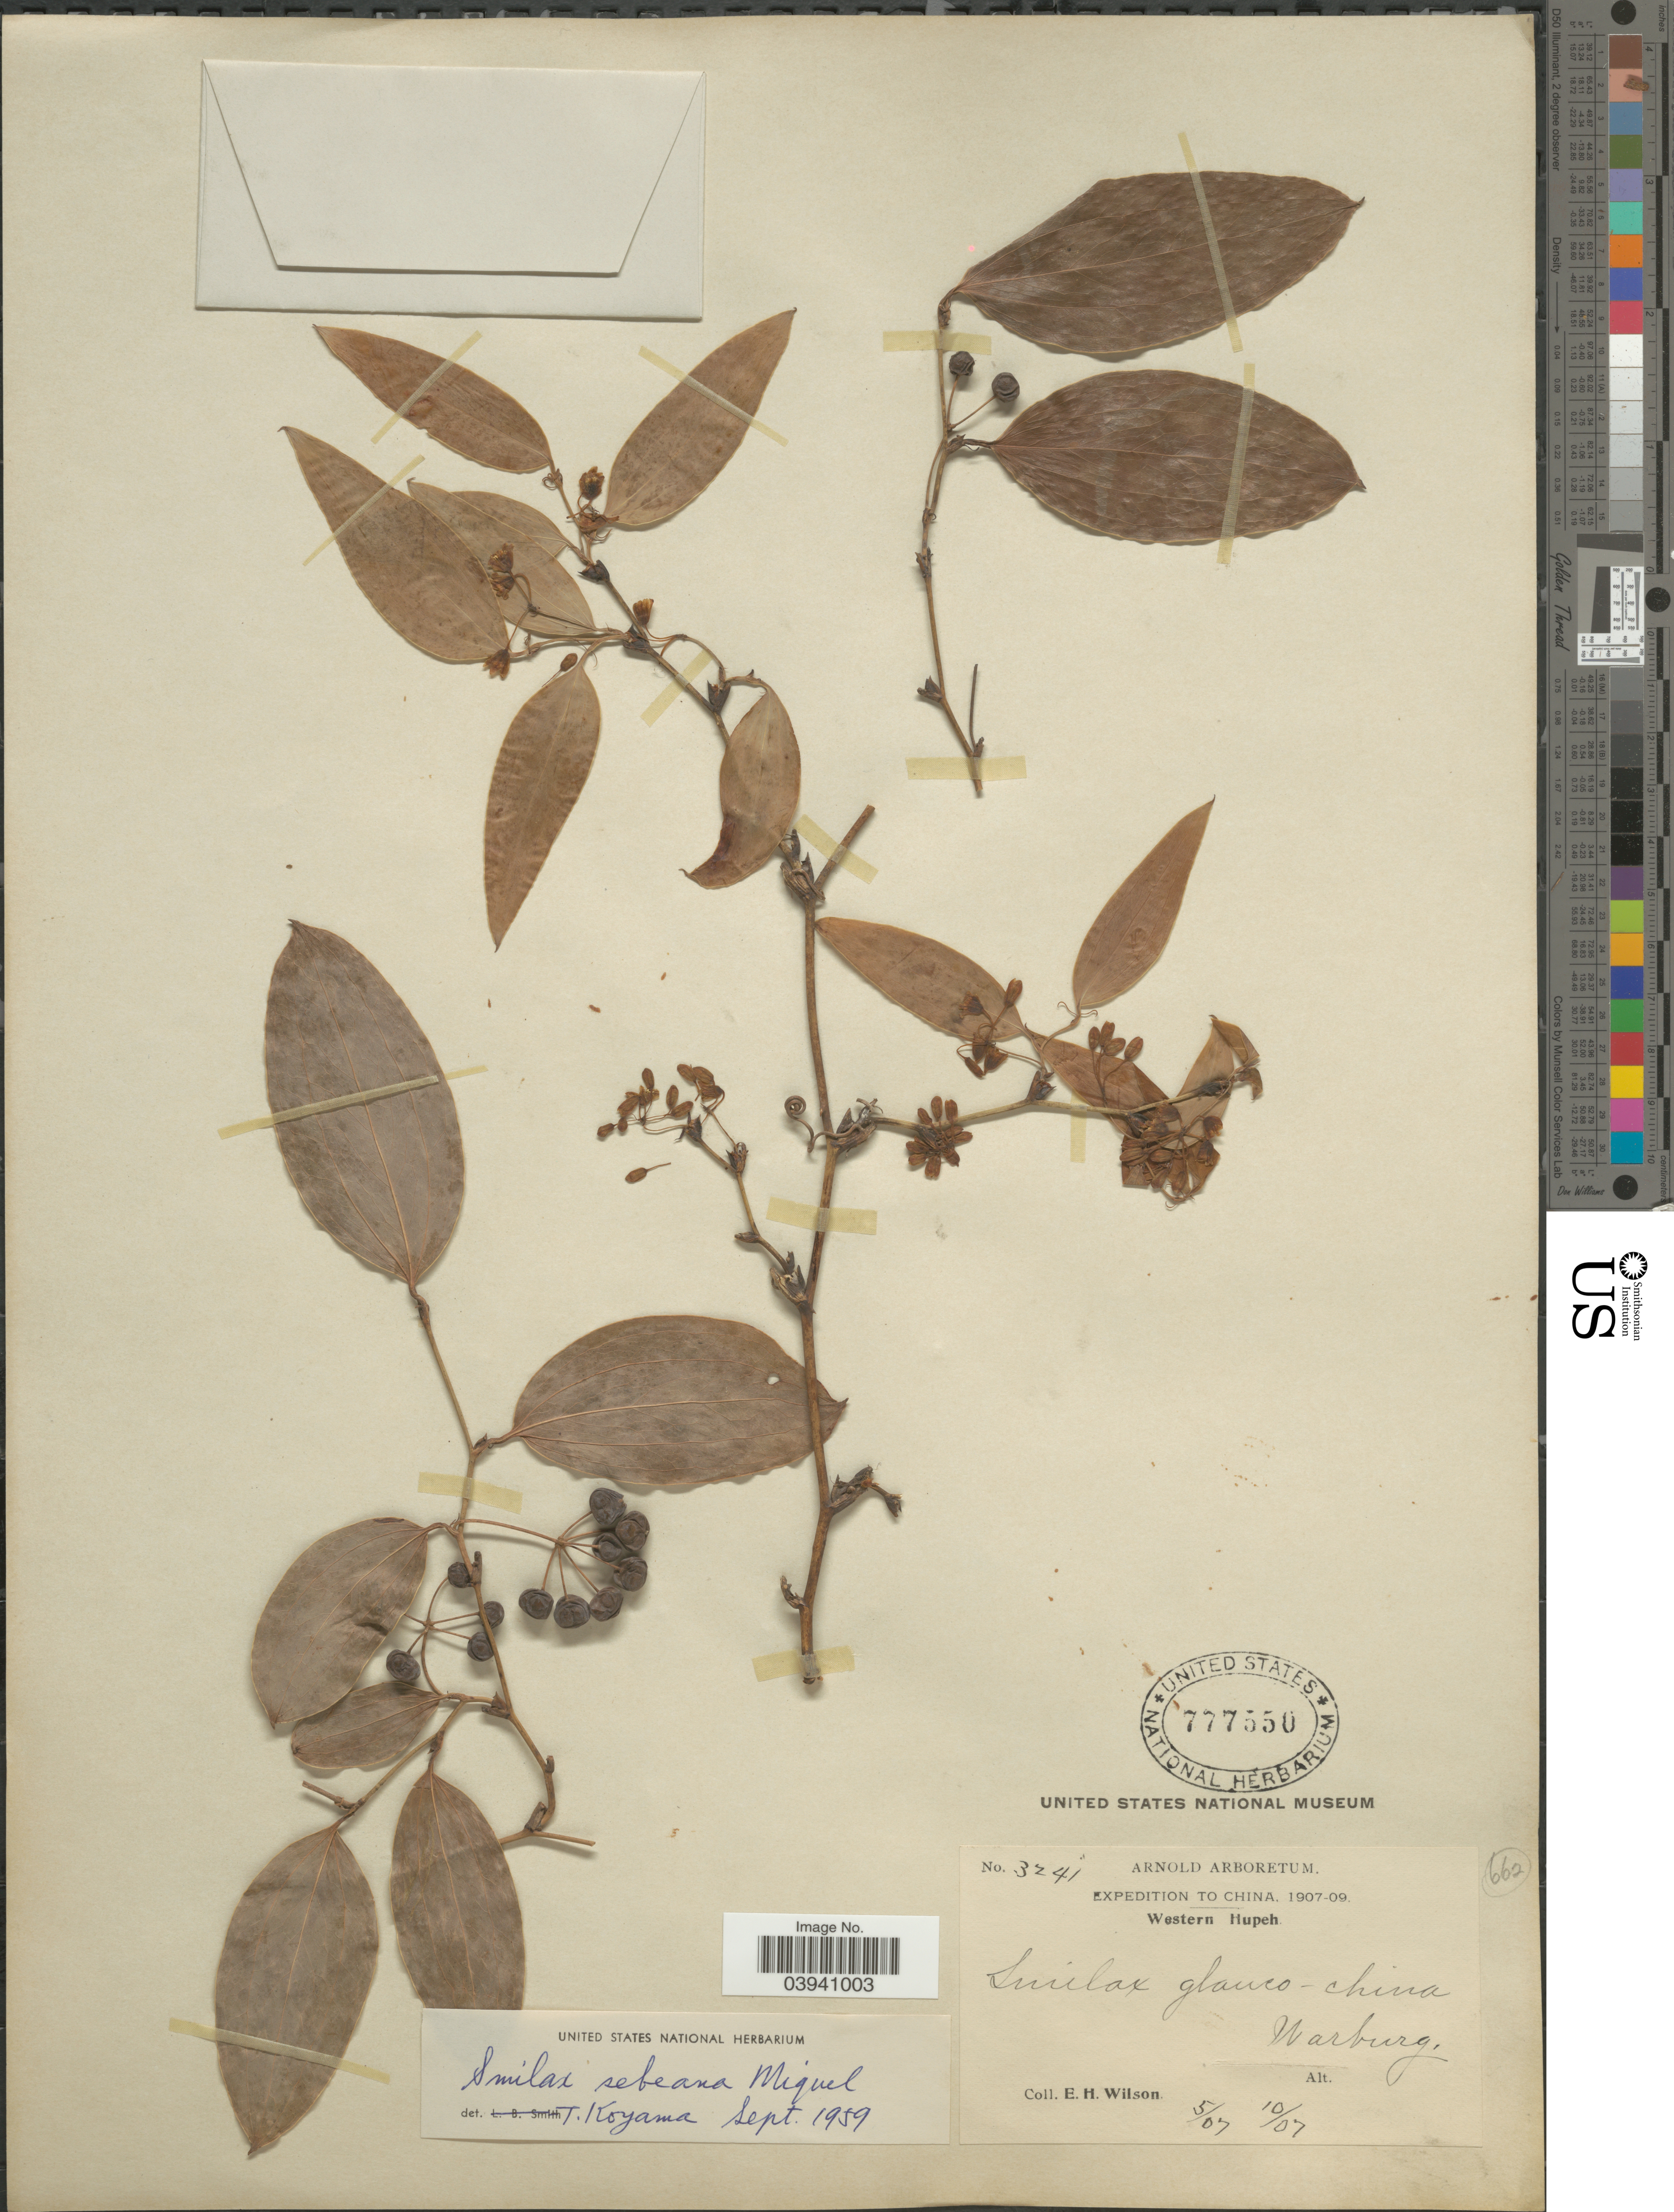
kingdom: Plantae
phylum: Tracheophyta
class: Liliopsida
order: Liliales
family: Smilacaceae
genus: Smilax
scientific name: Smilax sebeana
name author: Miq.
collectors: E. Wilson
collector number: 3241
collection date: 1907-05/1907-10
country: China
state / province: Hubei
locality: Western Hupeh.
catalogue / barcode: US 777550